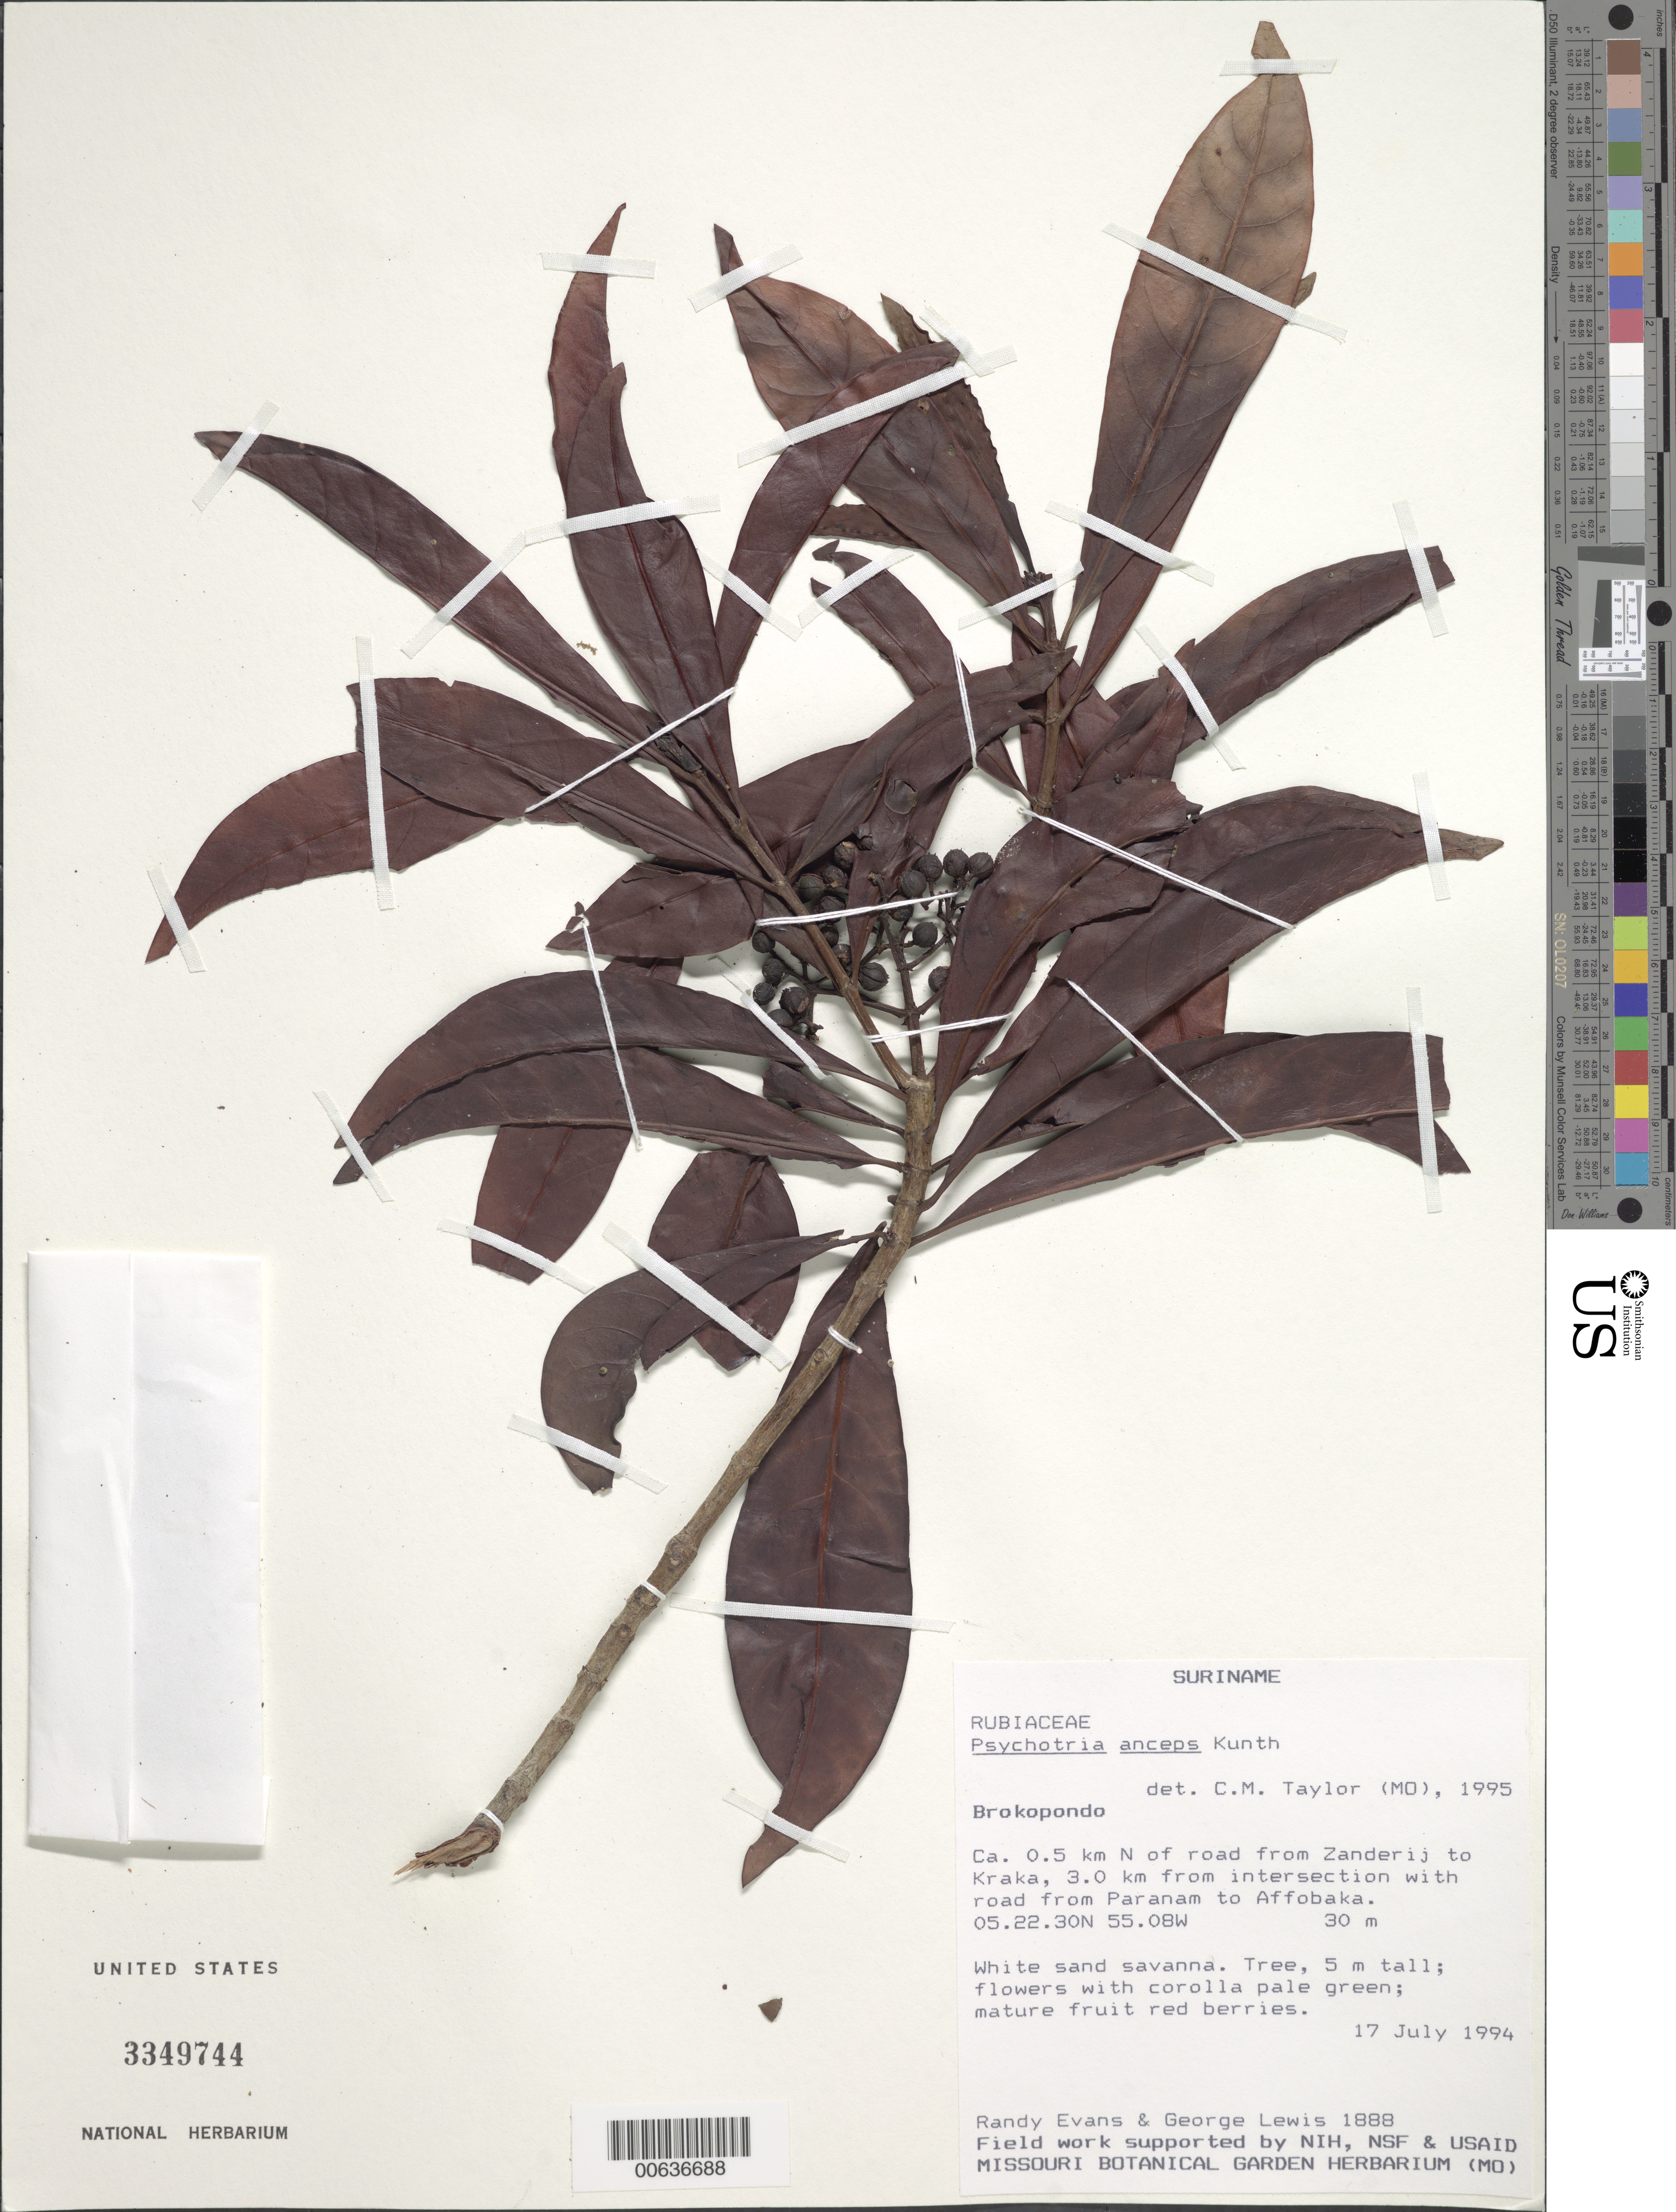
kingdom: Plantae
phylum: Tracheophyta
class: Magnoliopsida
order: Gentianales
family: Rubiaceae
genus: Psychotria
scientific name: Psychotria anceps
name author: Kunth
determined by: Taylor, Charlotte M.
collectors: R. Evans & G. Lewis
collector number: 1888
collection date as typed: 17-Jul-94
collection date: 1994-07-17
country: Suriname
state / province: Brokopondo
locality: Zanderij, 0.5 km N of road to Kraka, 3.0 km from intersection with Paranam to Affobaka road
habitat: White sand savanna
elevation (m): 30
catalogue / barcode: US 3349744